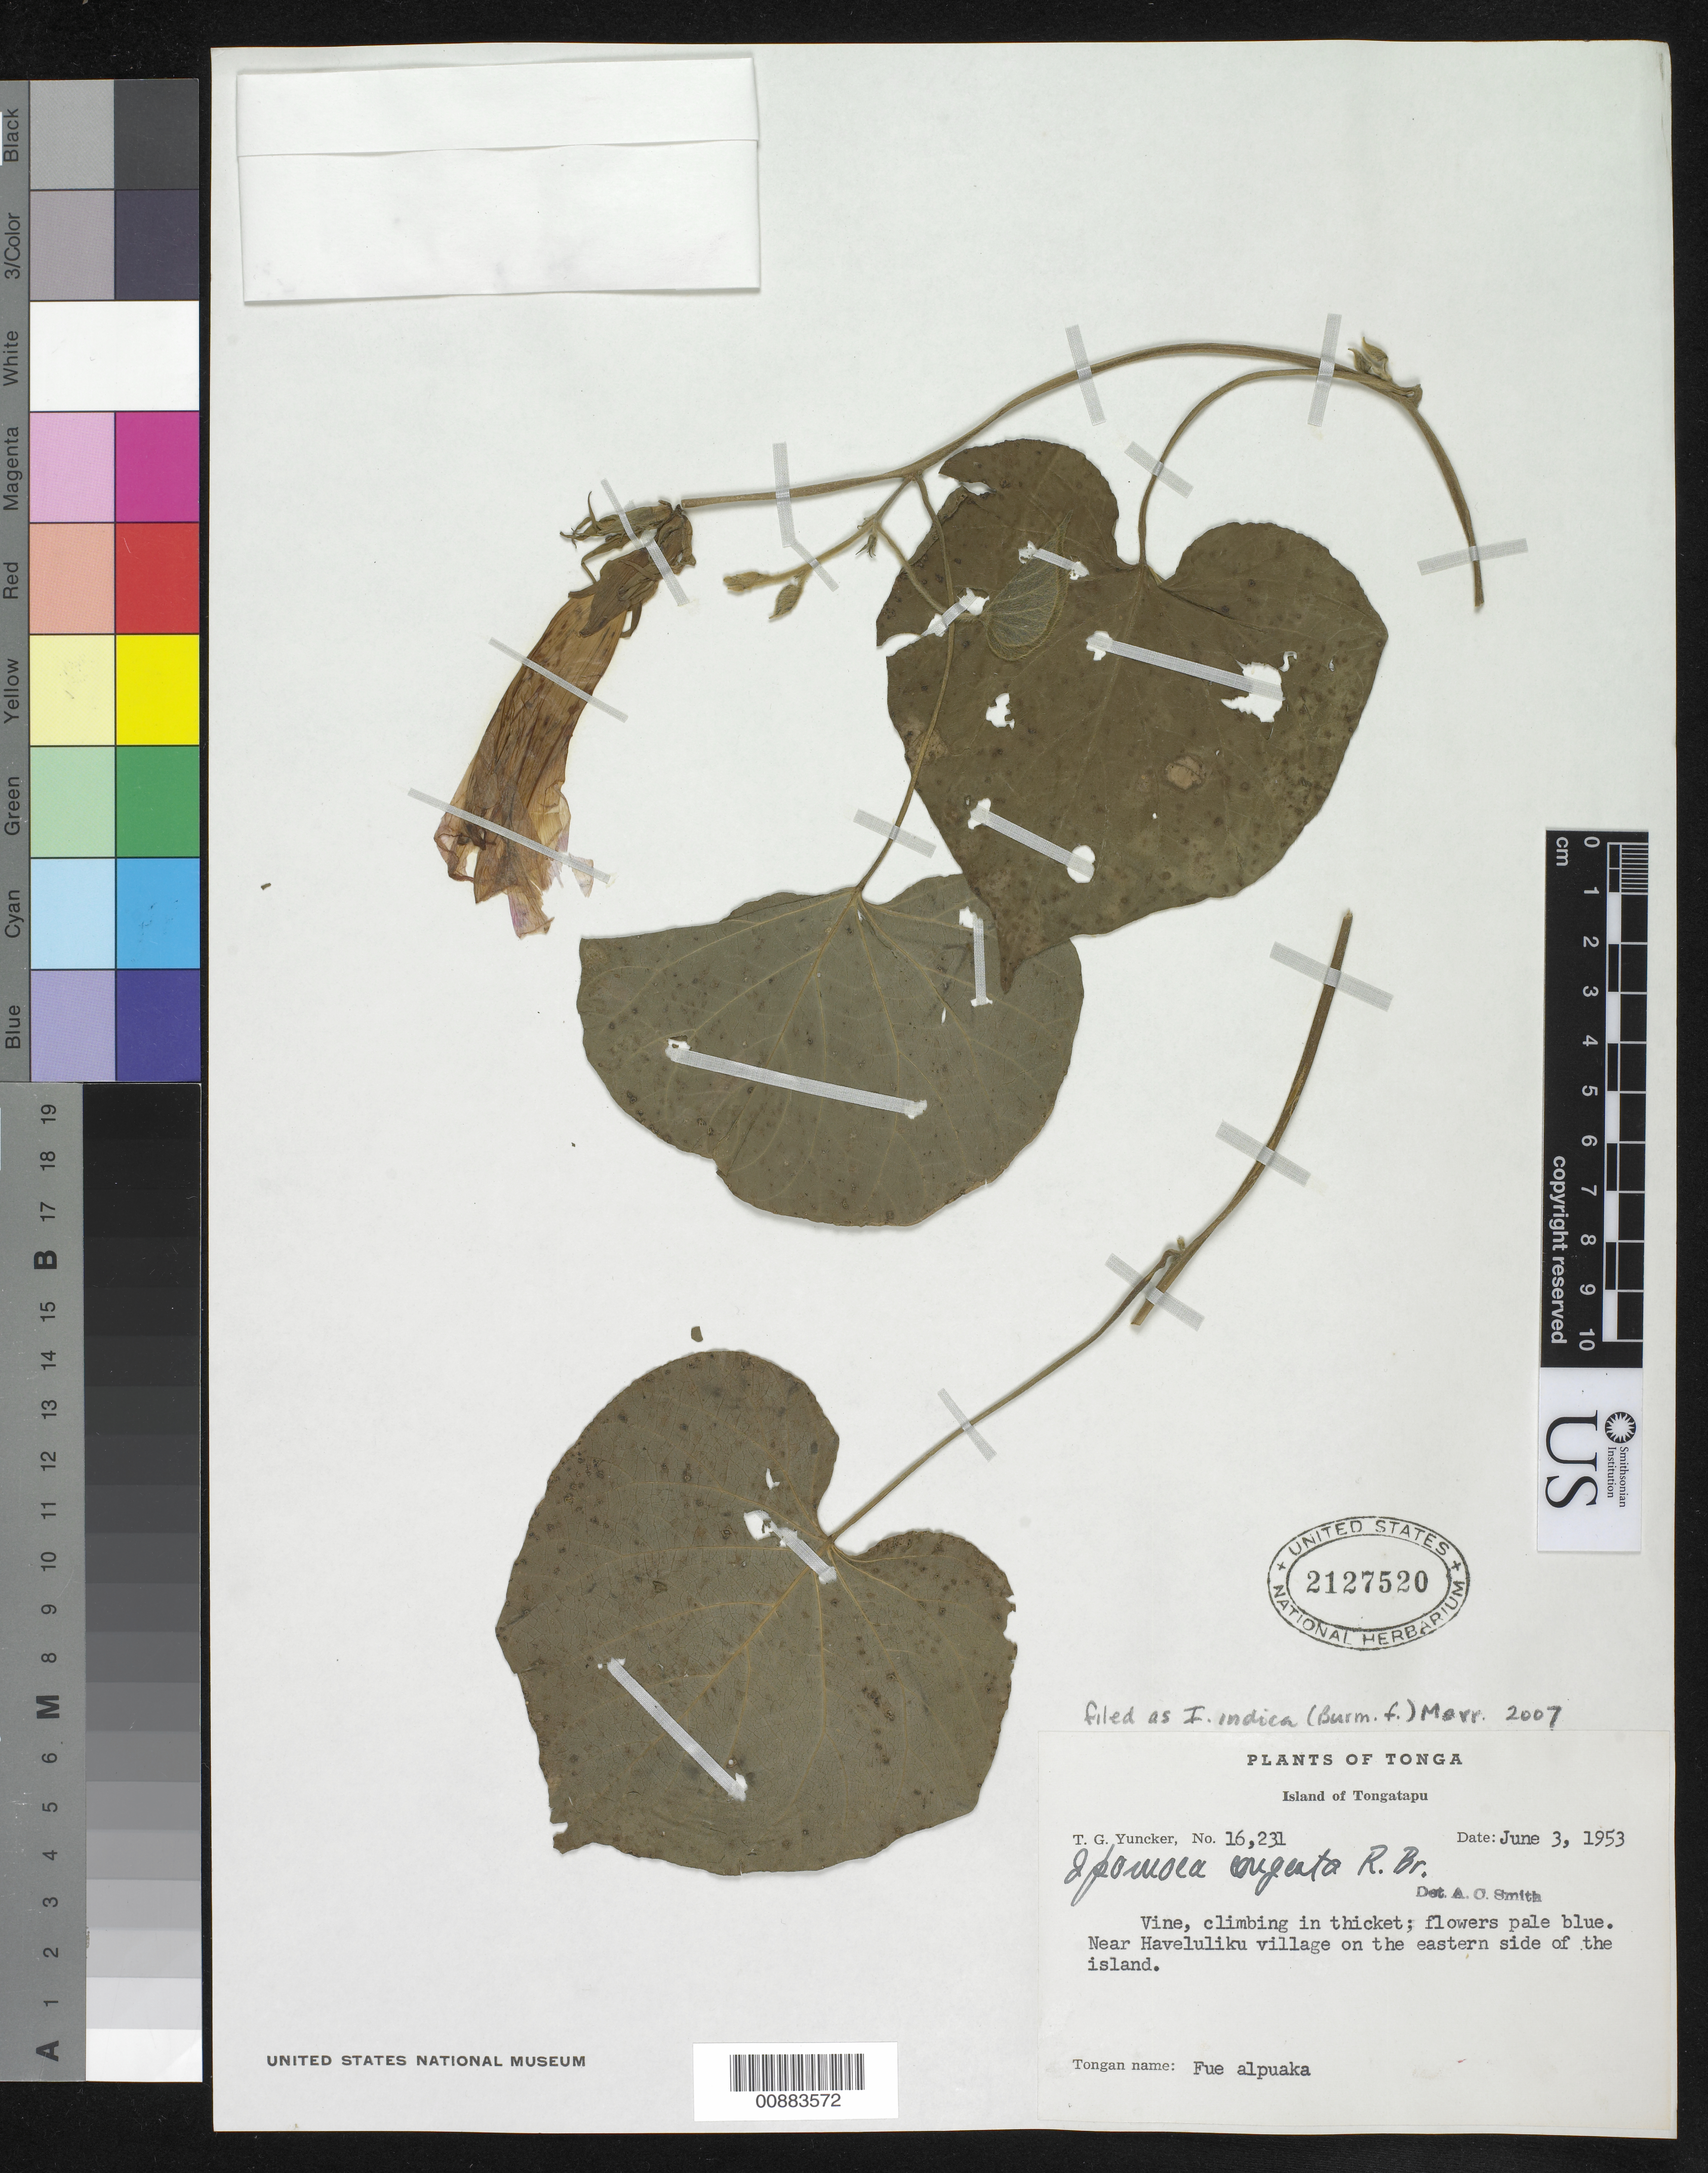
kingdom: Plantae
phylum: Tracheophyta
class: Magnoliopsida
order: Solanales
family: Convolvulaceae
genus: Ipomoea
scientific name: Ipomoea indica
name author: (Burm.) Merr.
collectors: T. G. Yuncker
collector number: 16231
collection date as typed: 03 Jun 1953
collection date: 1953-06-03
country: Tonga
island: Tongatapu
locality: Near Haveluliku village on the eastern side of the island.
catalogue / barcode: US 2127520